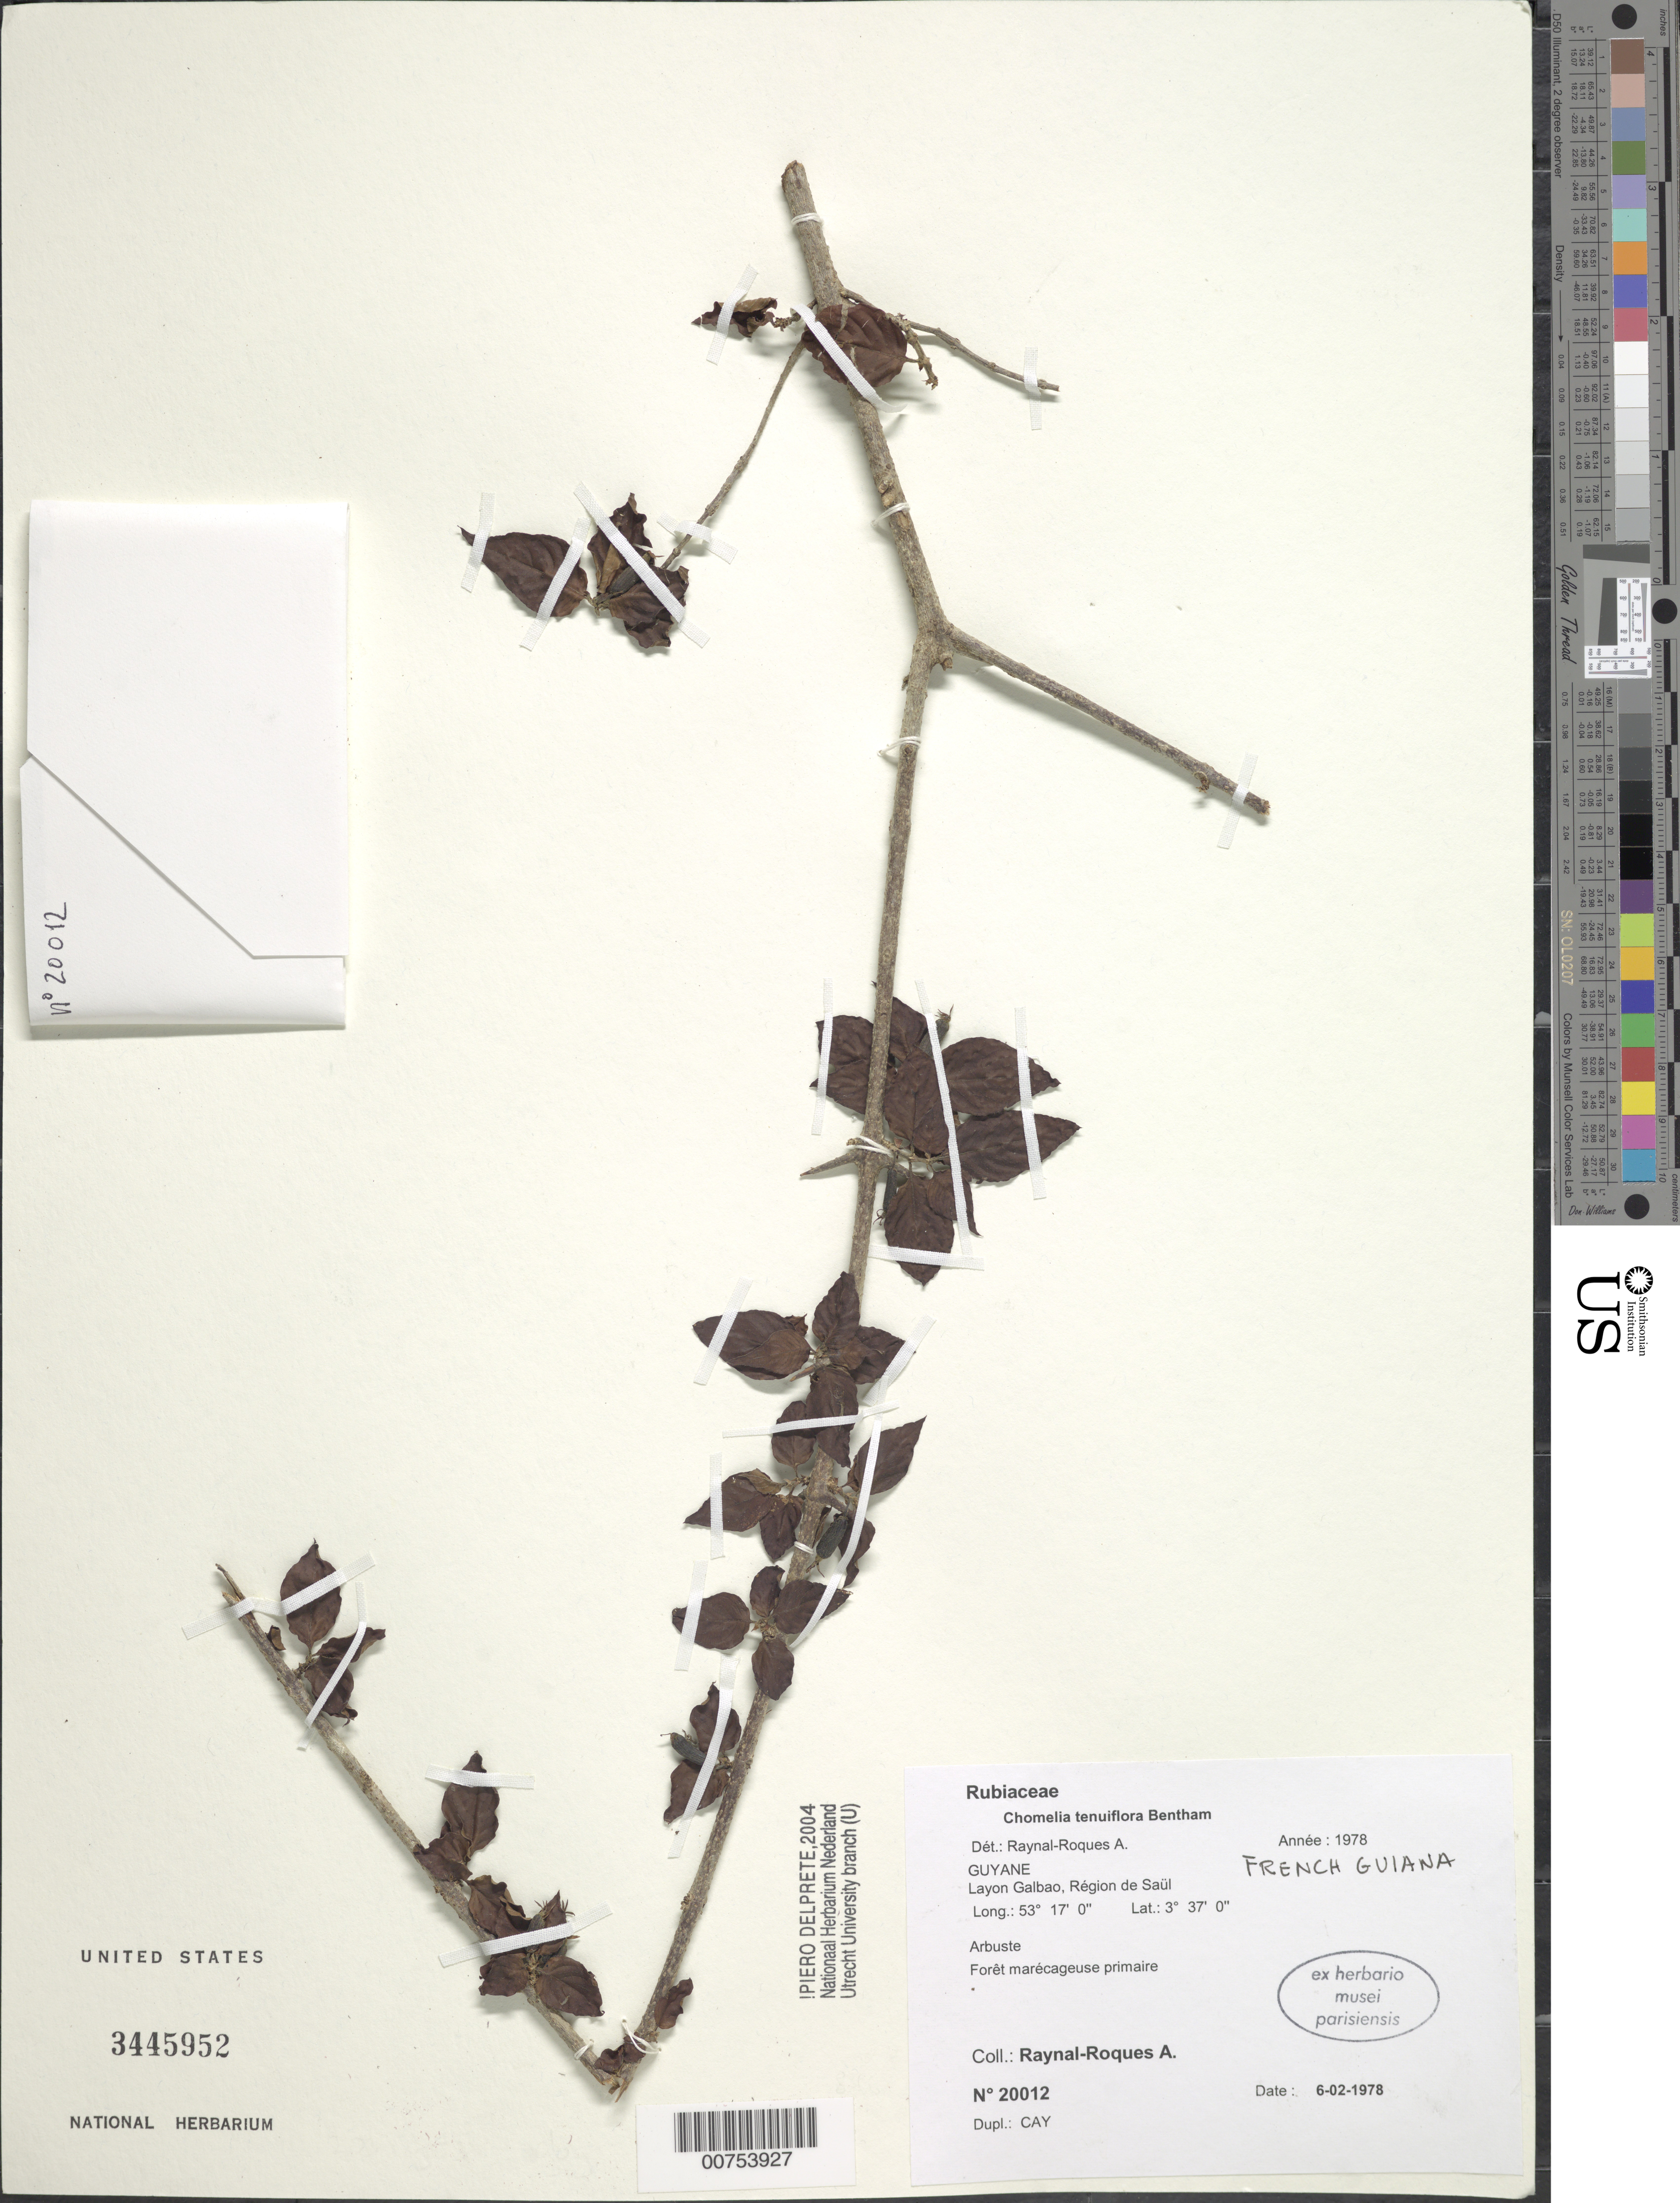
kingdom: Plantae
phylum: Tracheophyta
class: Magnoliopsida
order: Gentianales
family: Rubiaceae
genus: Chomelia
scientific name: Chomelia tenuiflora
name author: Benth.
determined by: Raynal, A. M.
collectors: A. M. Raynal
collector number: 20012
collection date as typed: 6-Feb-78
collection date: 1978-02-06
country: French Guiana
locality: Mont Bourda, layon Galbao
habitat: Marshy primary forest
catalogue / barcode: US 3445952